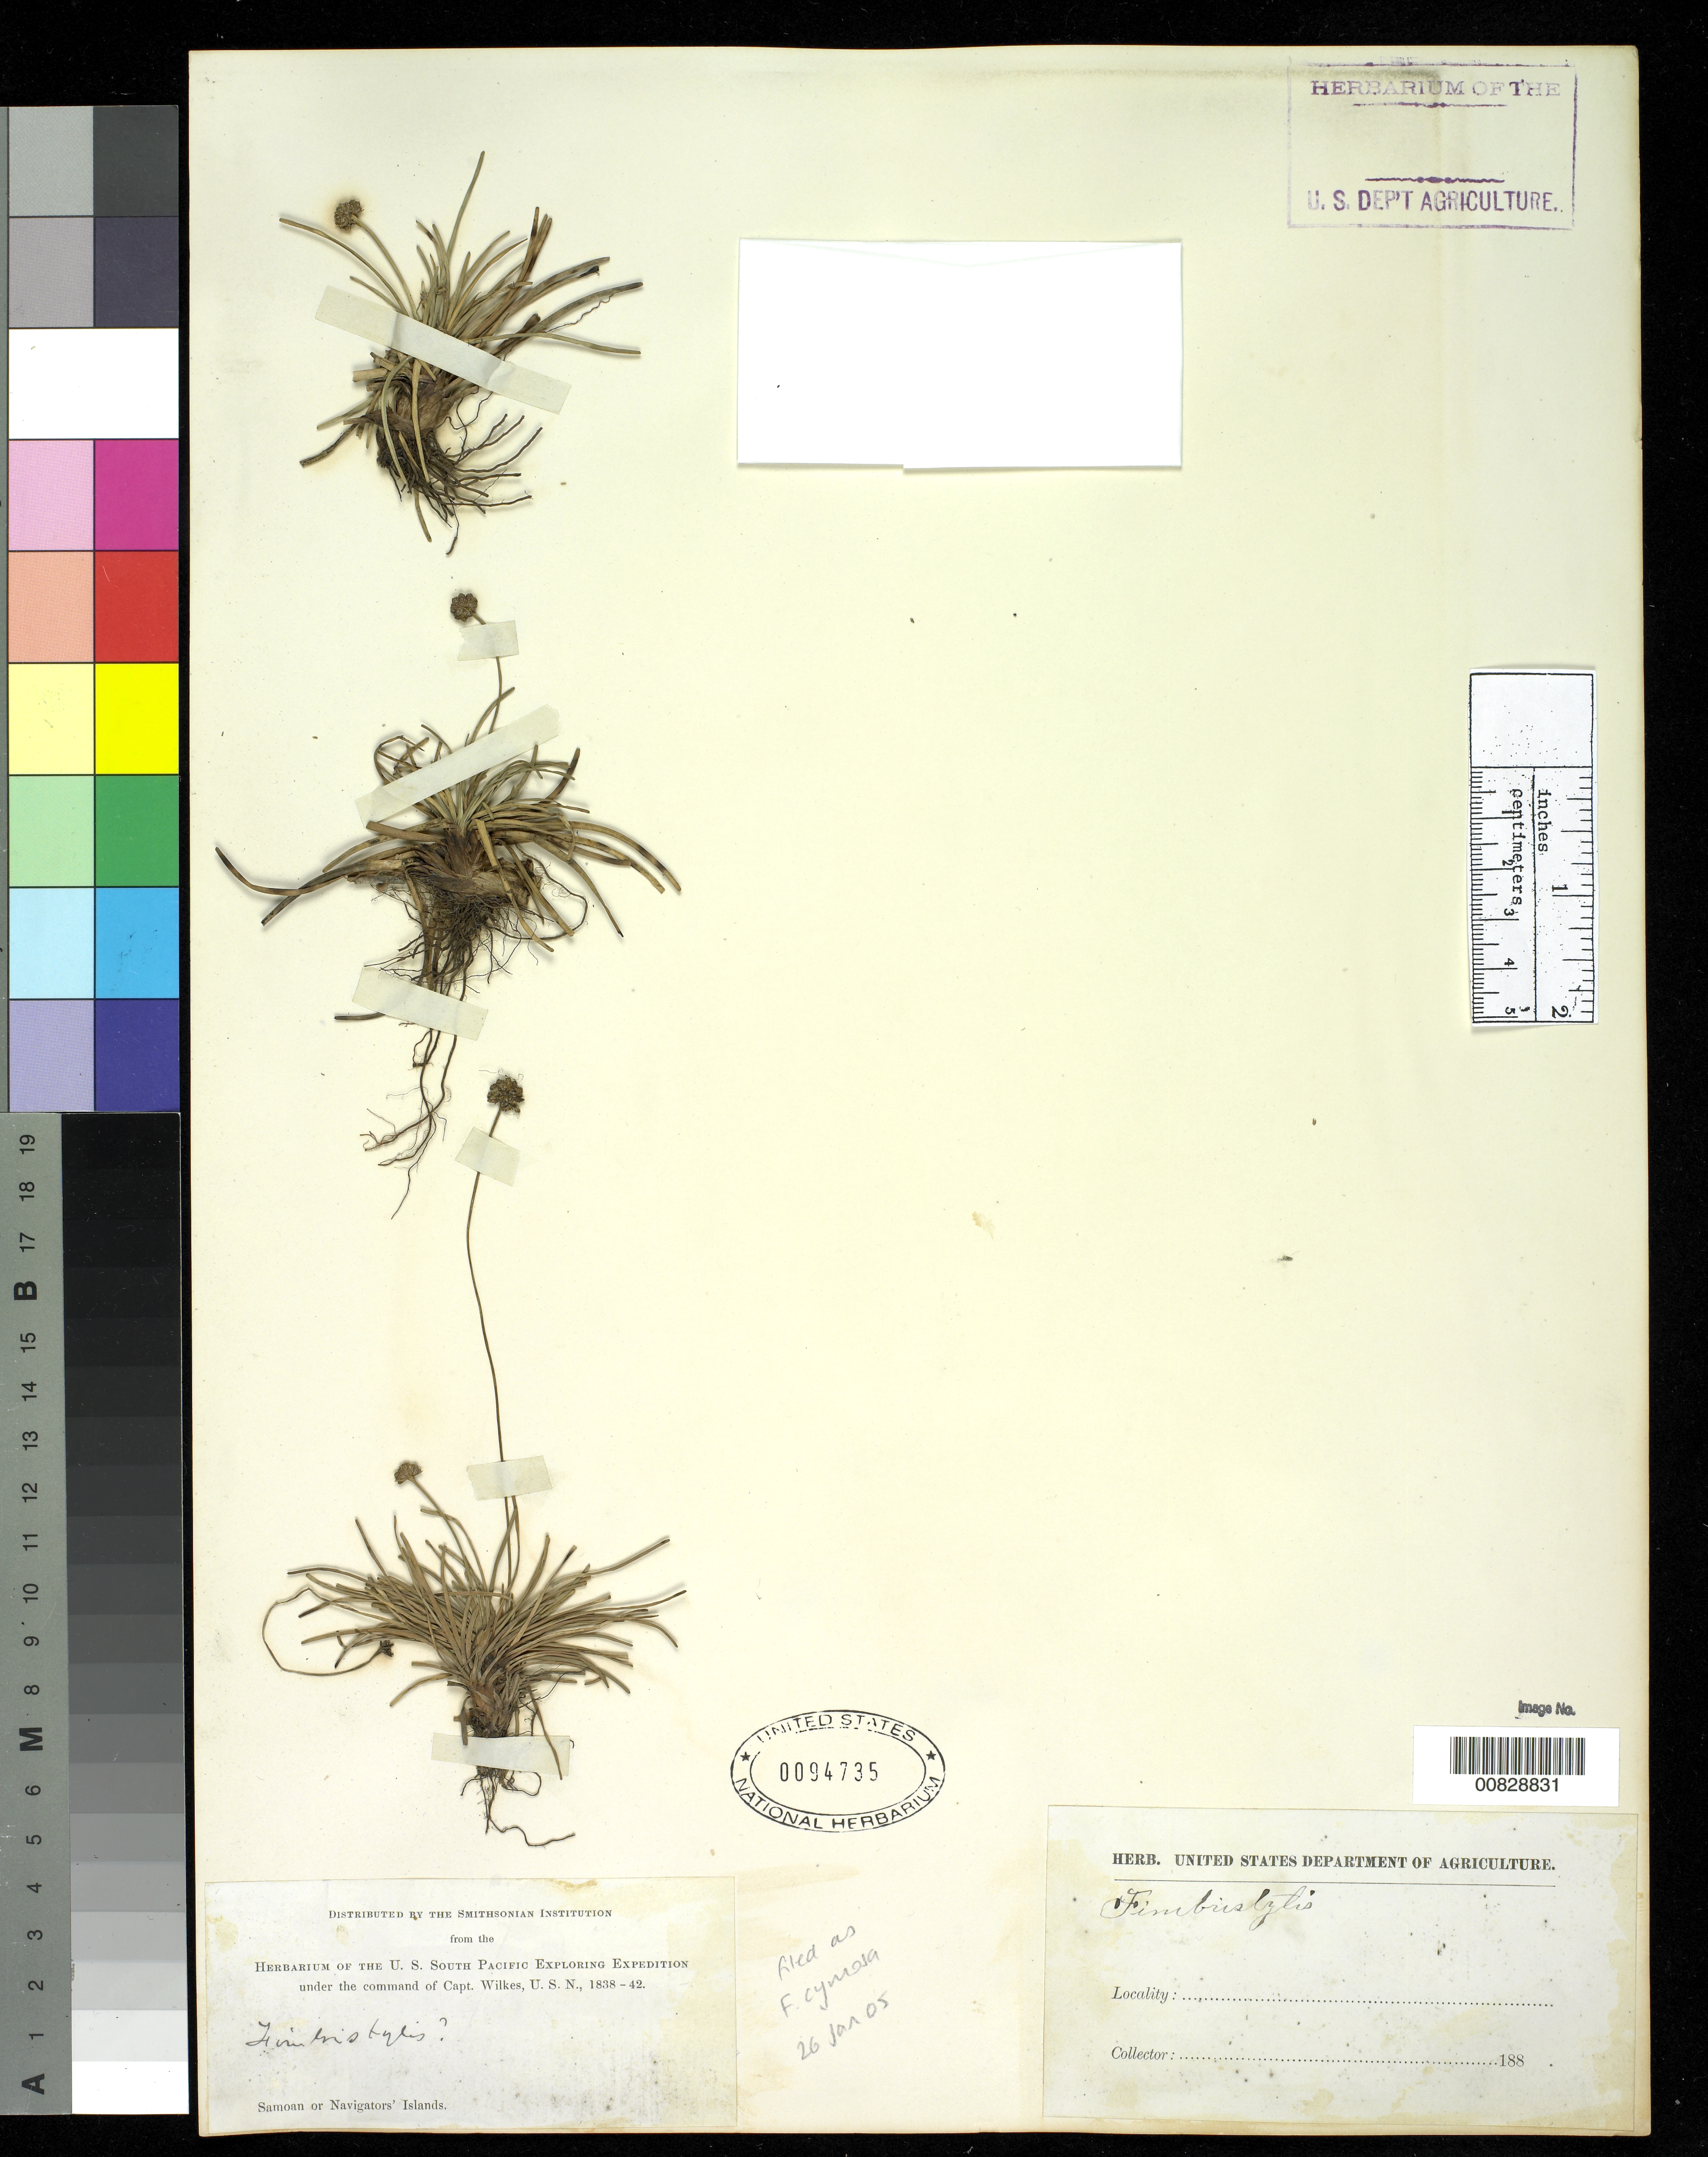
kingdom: Plantae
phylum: Tracheophyta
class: Liliopsida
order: Poales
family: Cyperaceae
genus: Fimbristylis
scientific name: Fimbristylis cymosa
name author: R. Br.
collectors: Wilkes Explor. Exped.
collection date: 1838/1842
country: American Samoa / Samoa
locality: Samoan or Navigators' Islands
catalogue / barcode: US 94735